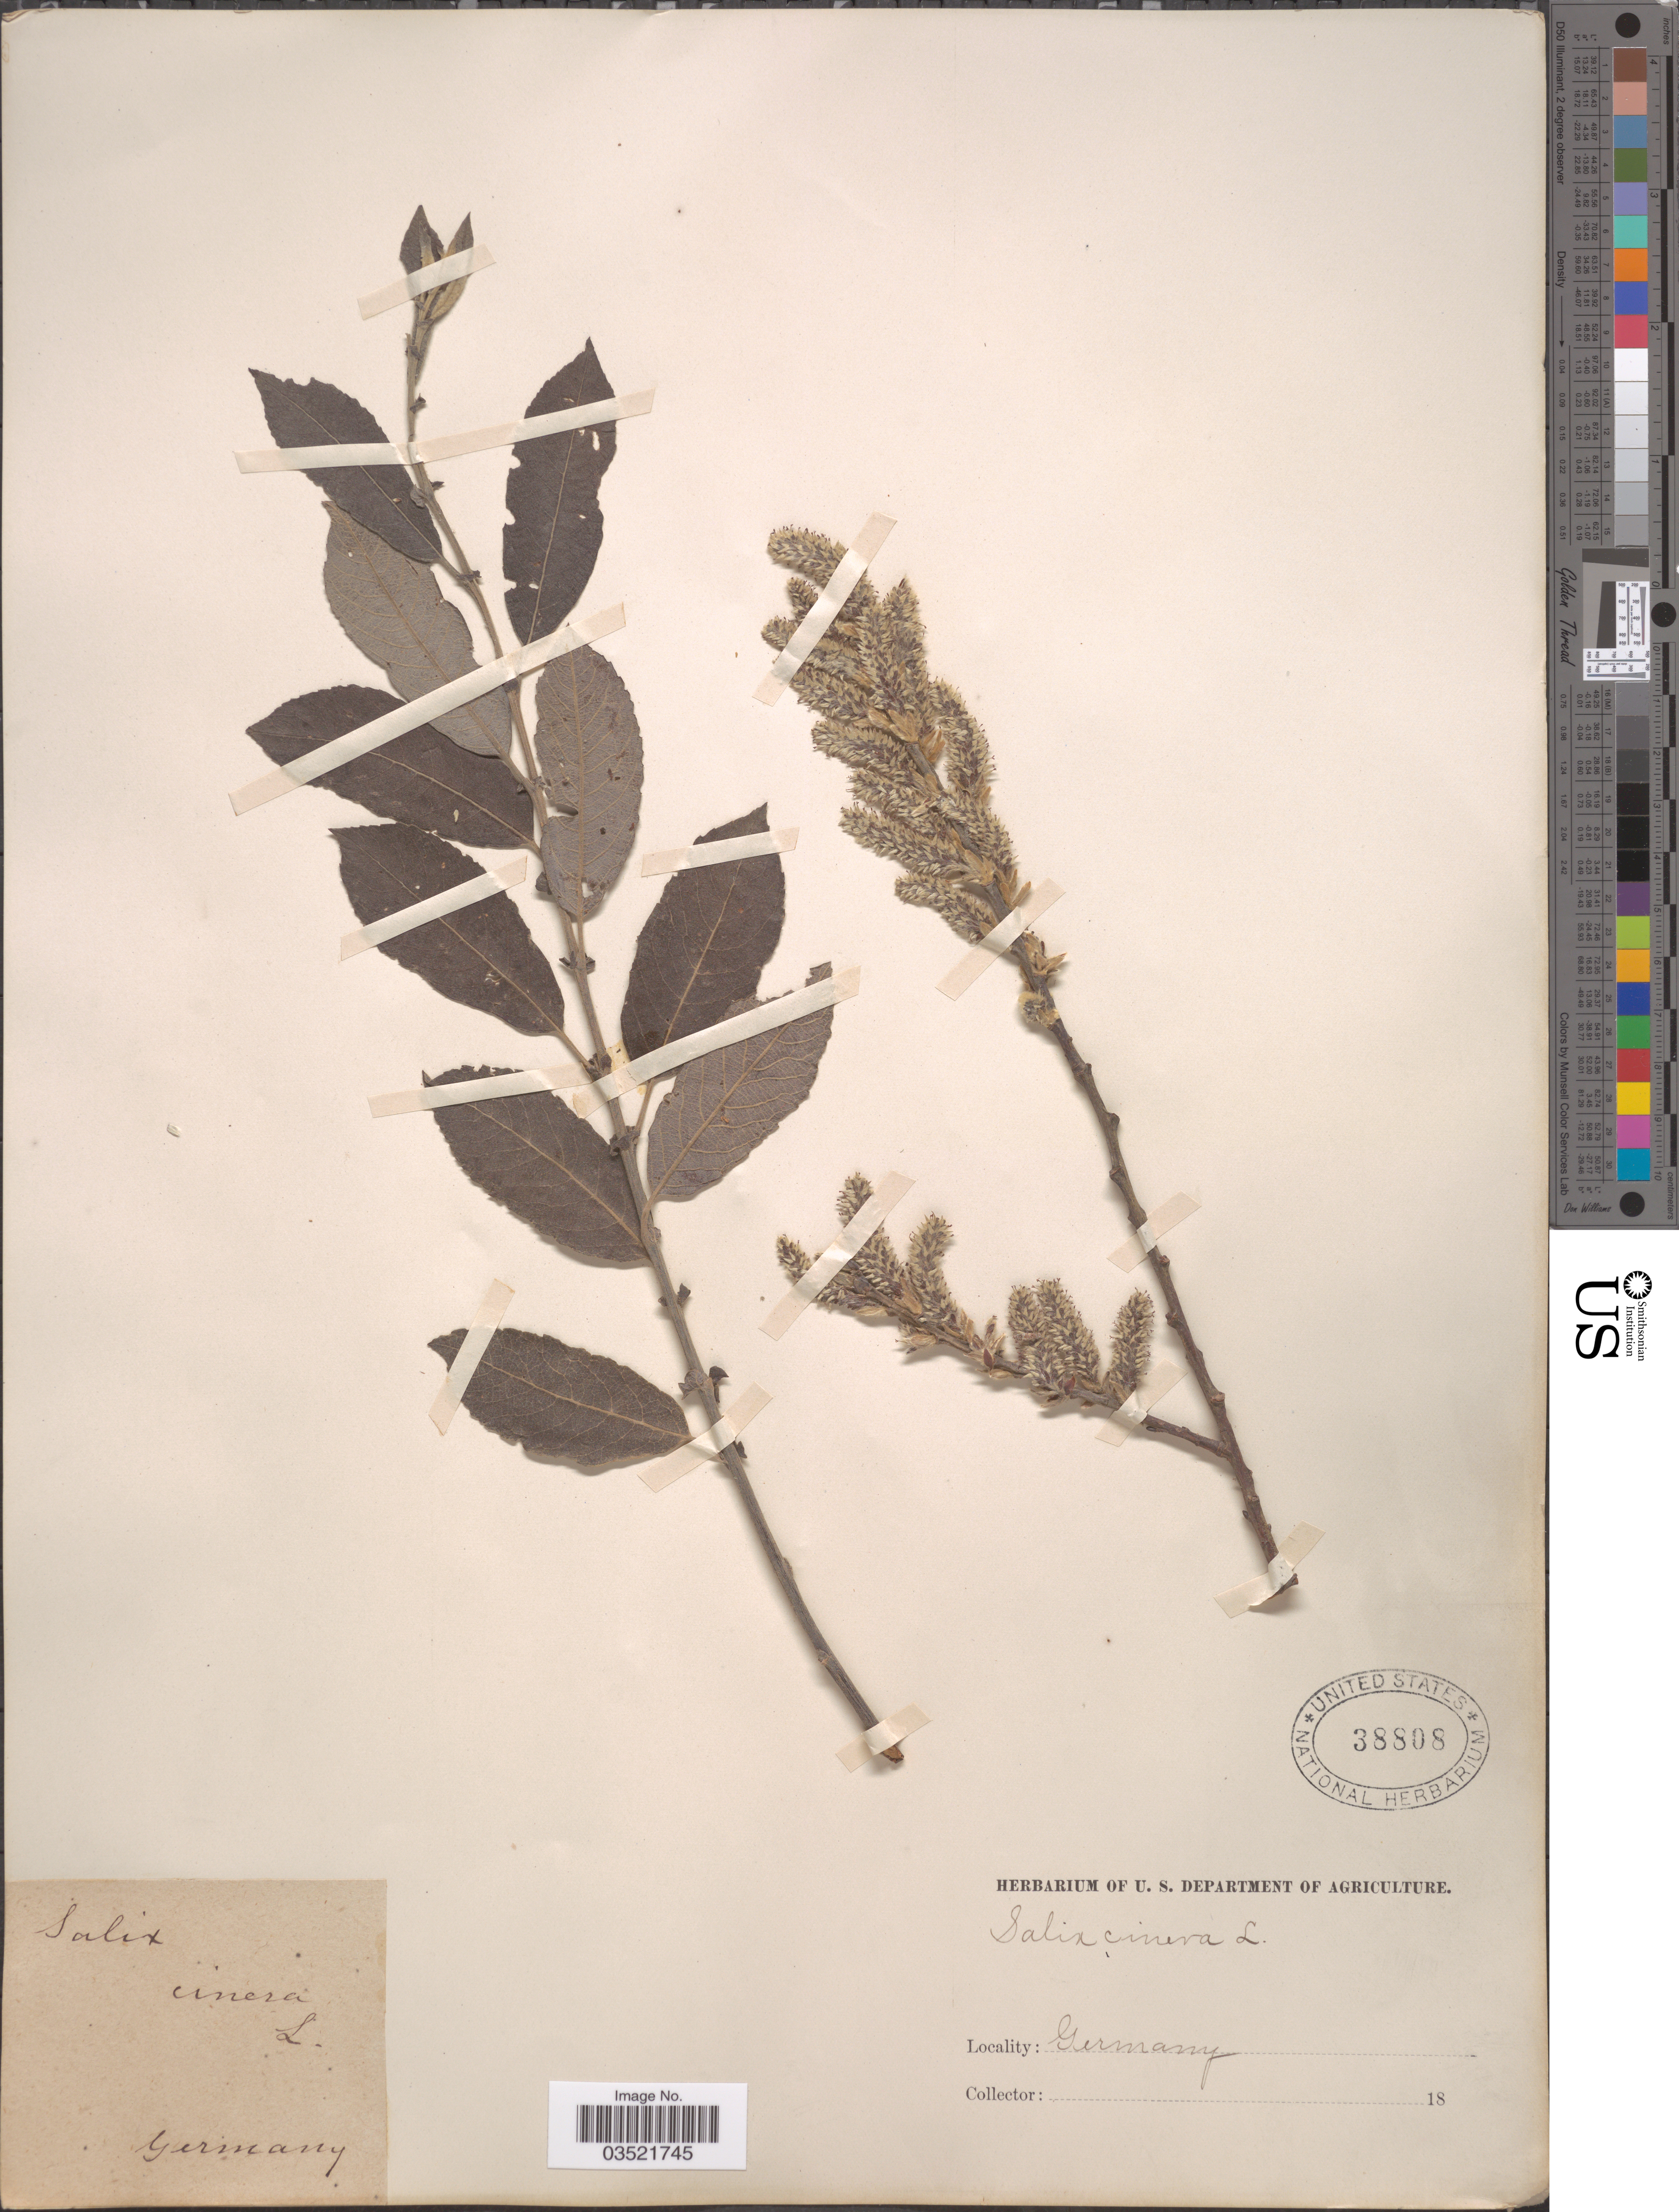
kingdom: Plantae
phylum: Tracheophyta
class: Magnoliopsida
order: Malpighiales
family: Salicaceae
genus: Salix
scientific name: Salix cinerea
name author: L.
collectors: ex herb. U. S. Department of Agriculture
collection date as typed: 18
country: Germany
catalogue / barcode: US 38808